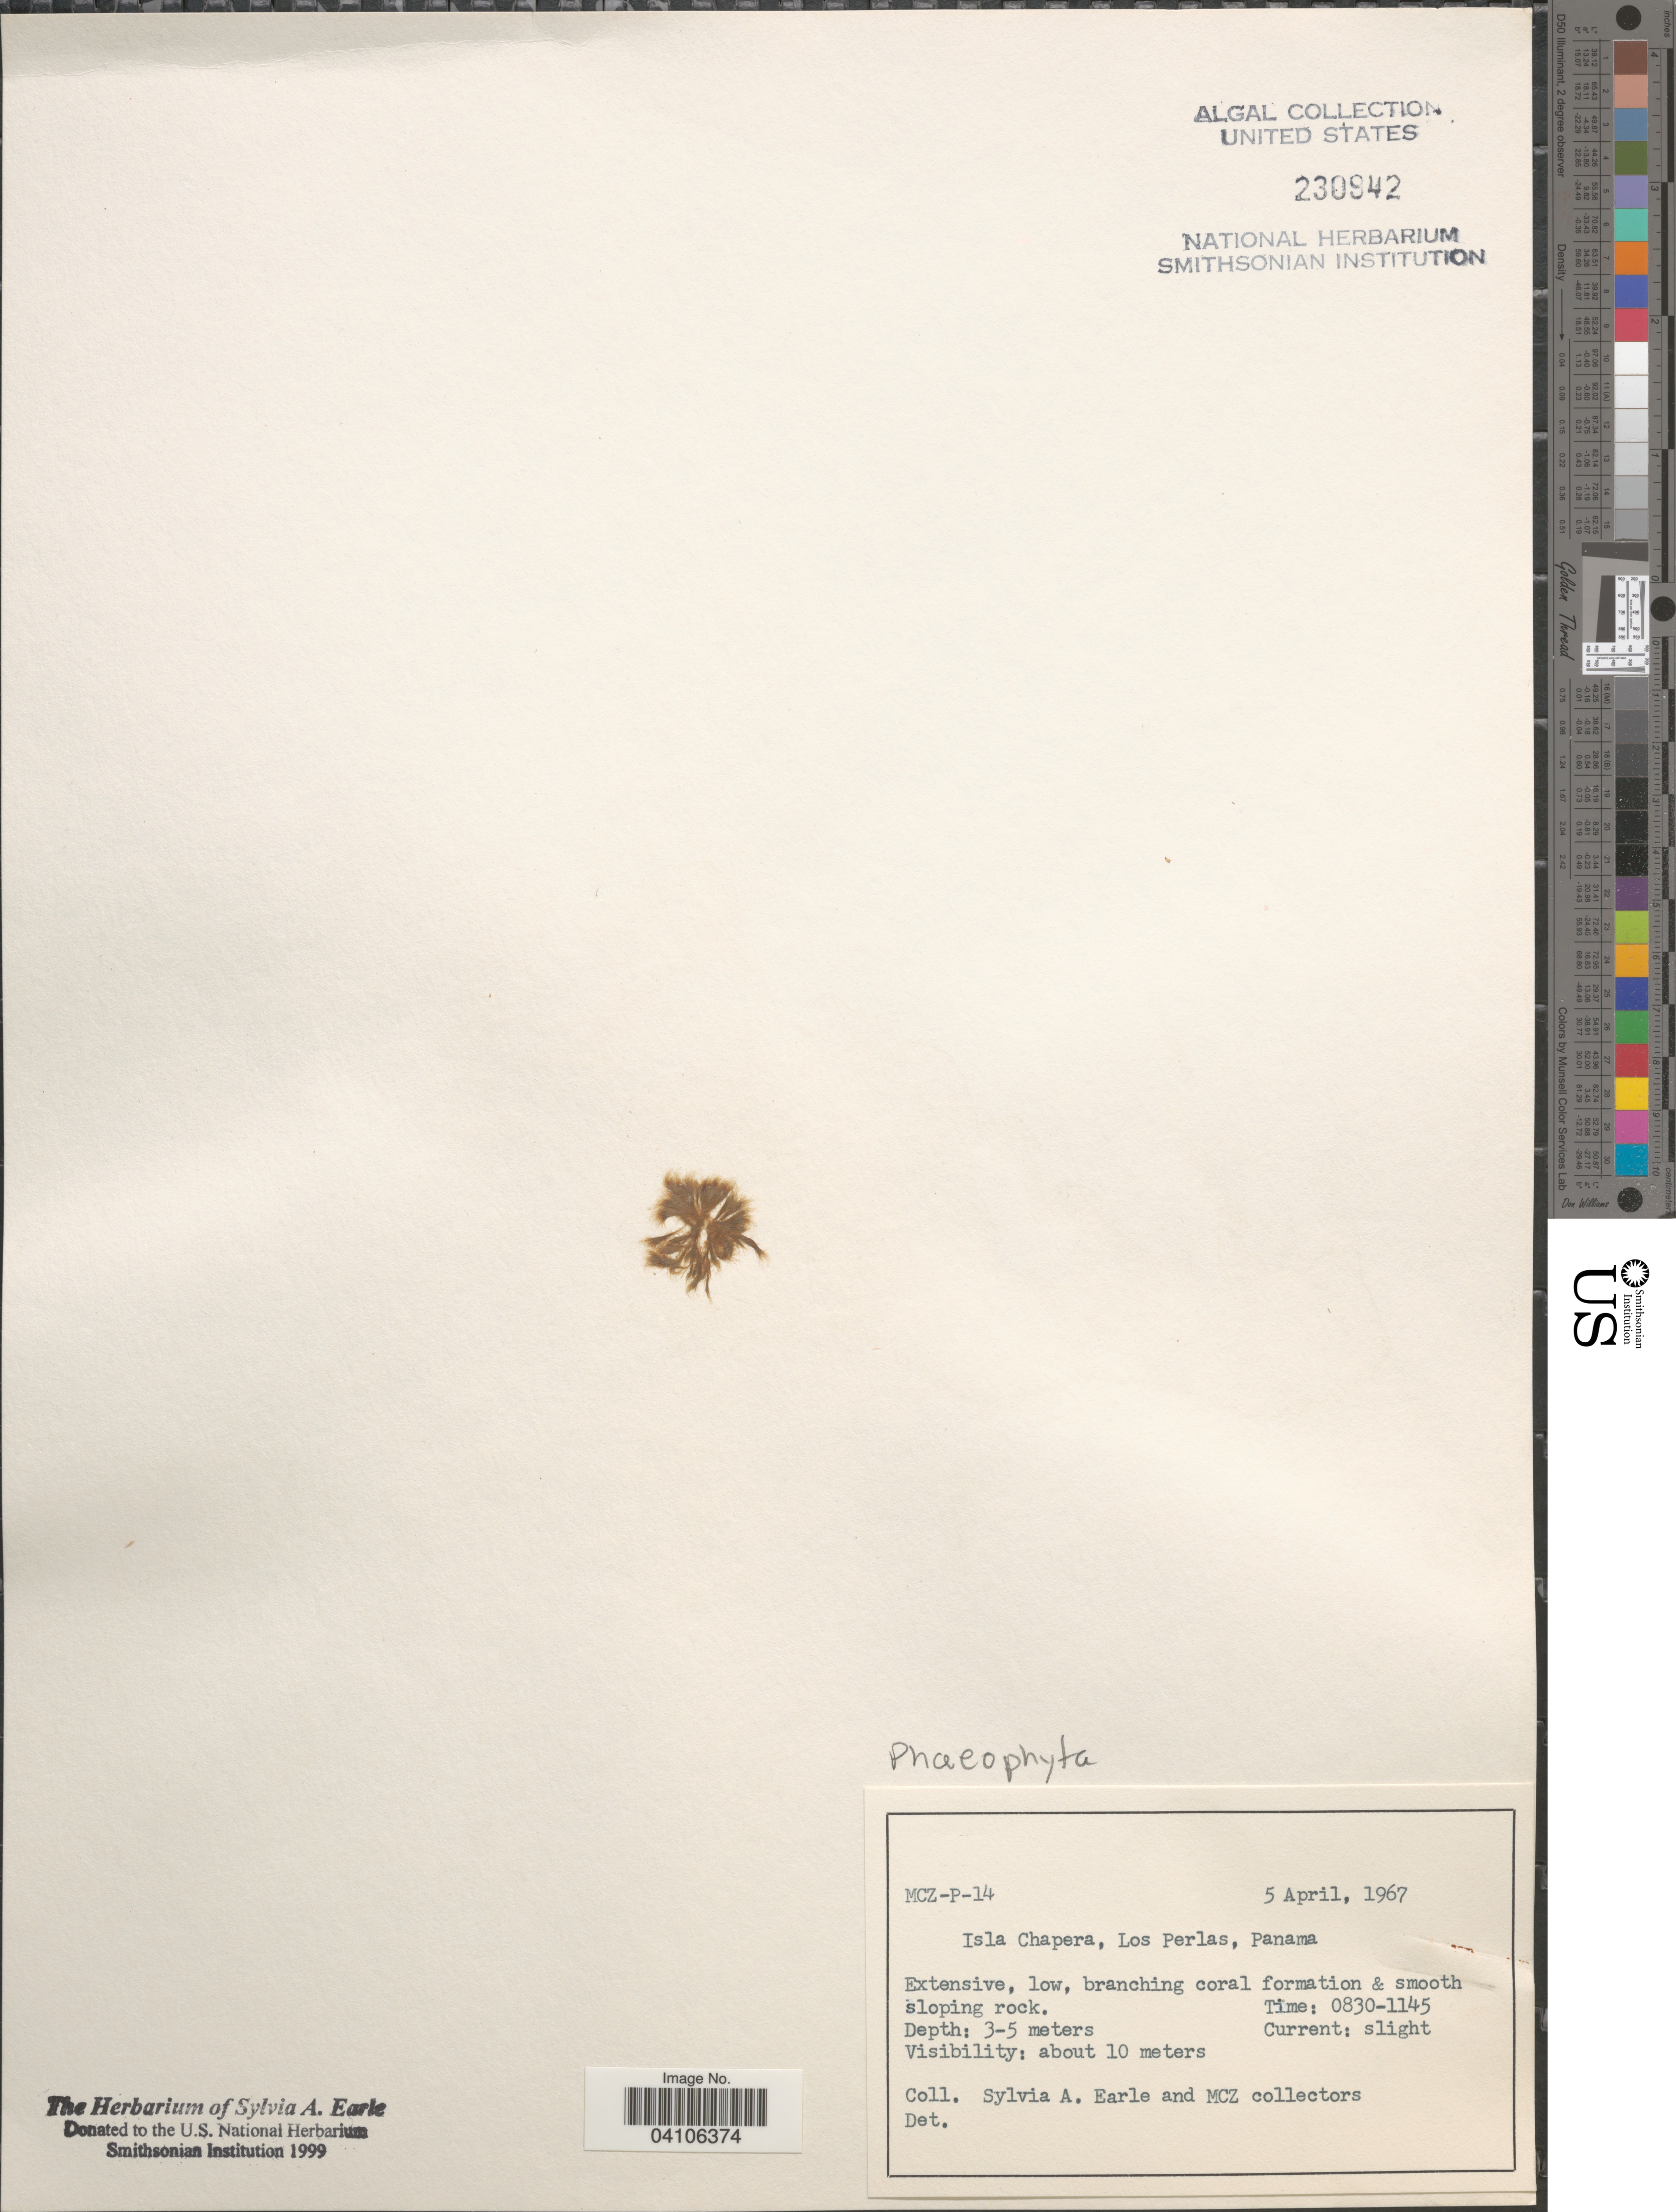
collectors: S. A. Earle & MCZ collectors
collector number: MCZ-P-14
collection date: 1967-04-05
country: Panama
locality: Isla Chapera, Los Perlas.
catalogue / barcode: US 230942